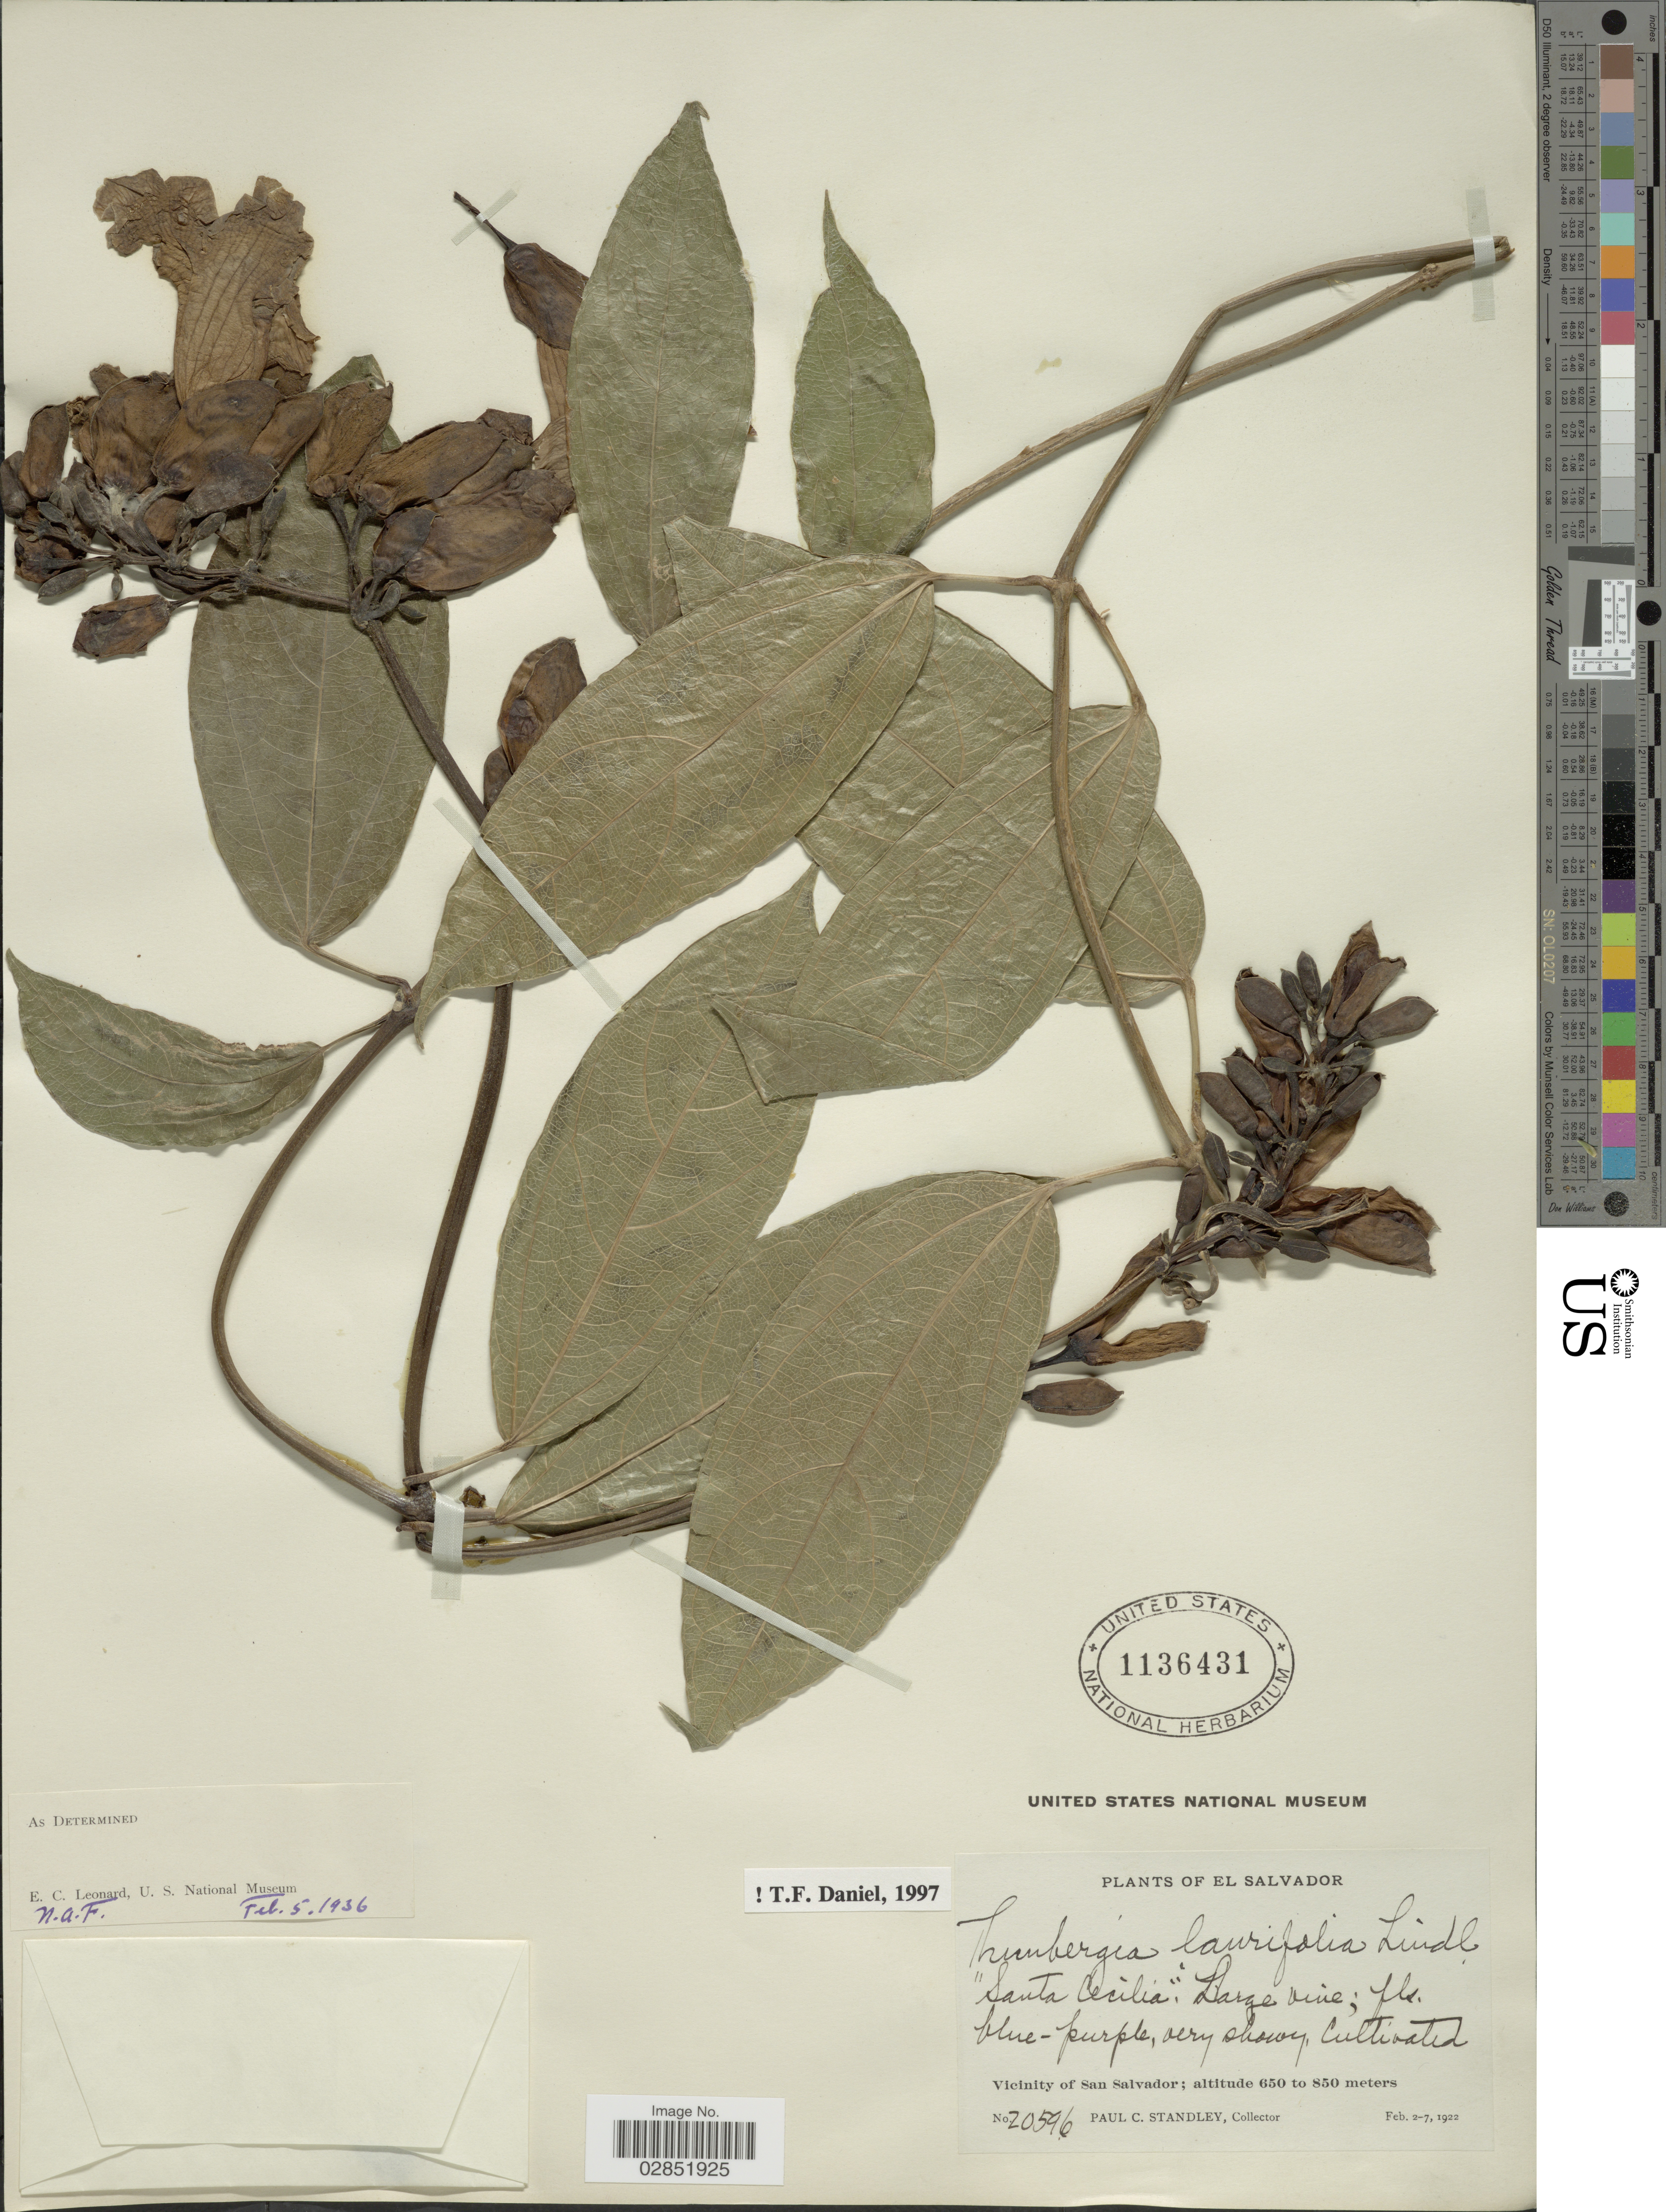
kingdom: Plantae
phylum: Tracheophyta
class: Magnoliopsida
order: Lamiales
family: Acanthaceae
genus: Thunbergia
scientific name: Thunbergia laurifolia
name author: Lindl.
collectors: P. C. Standley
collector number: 20596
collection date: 1922-02-02/1922-02-07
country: El Salvador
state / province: San Salvador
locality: Vicinity of San Salvador.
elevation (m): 650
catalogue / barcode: US 1136431